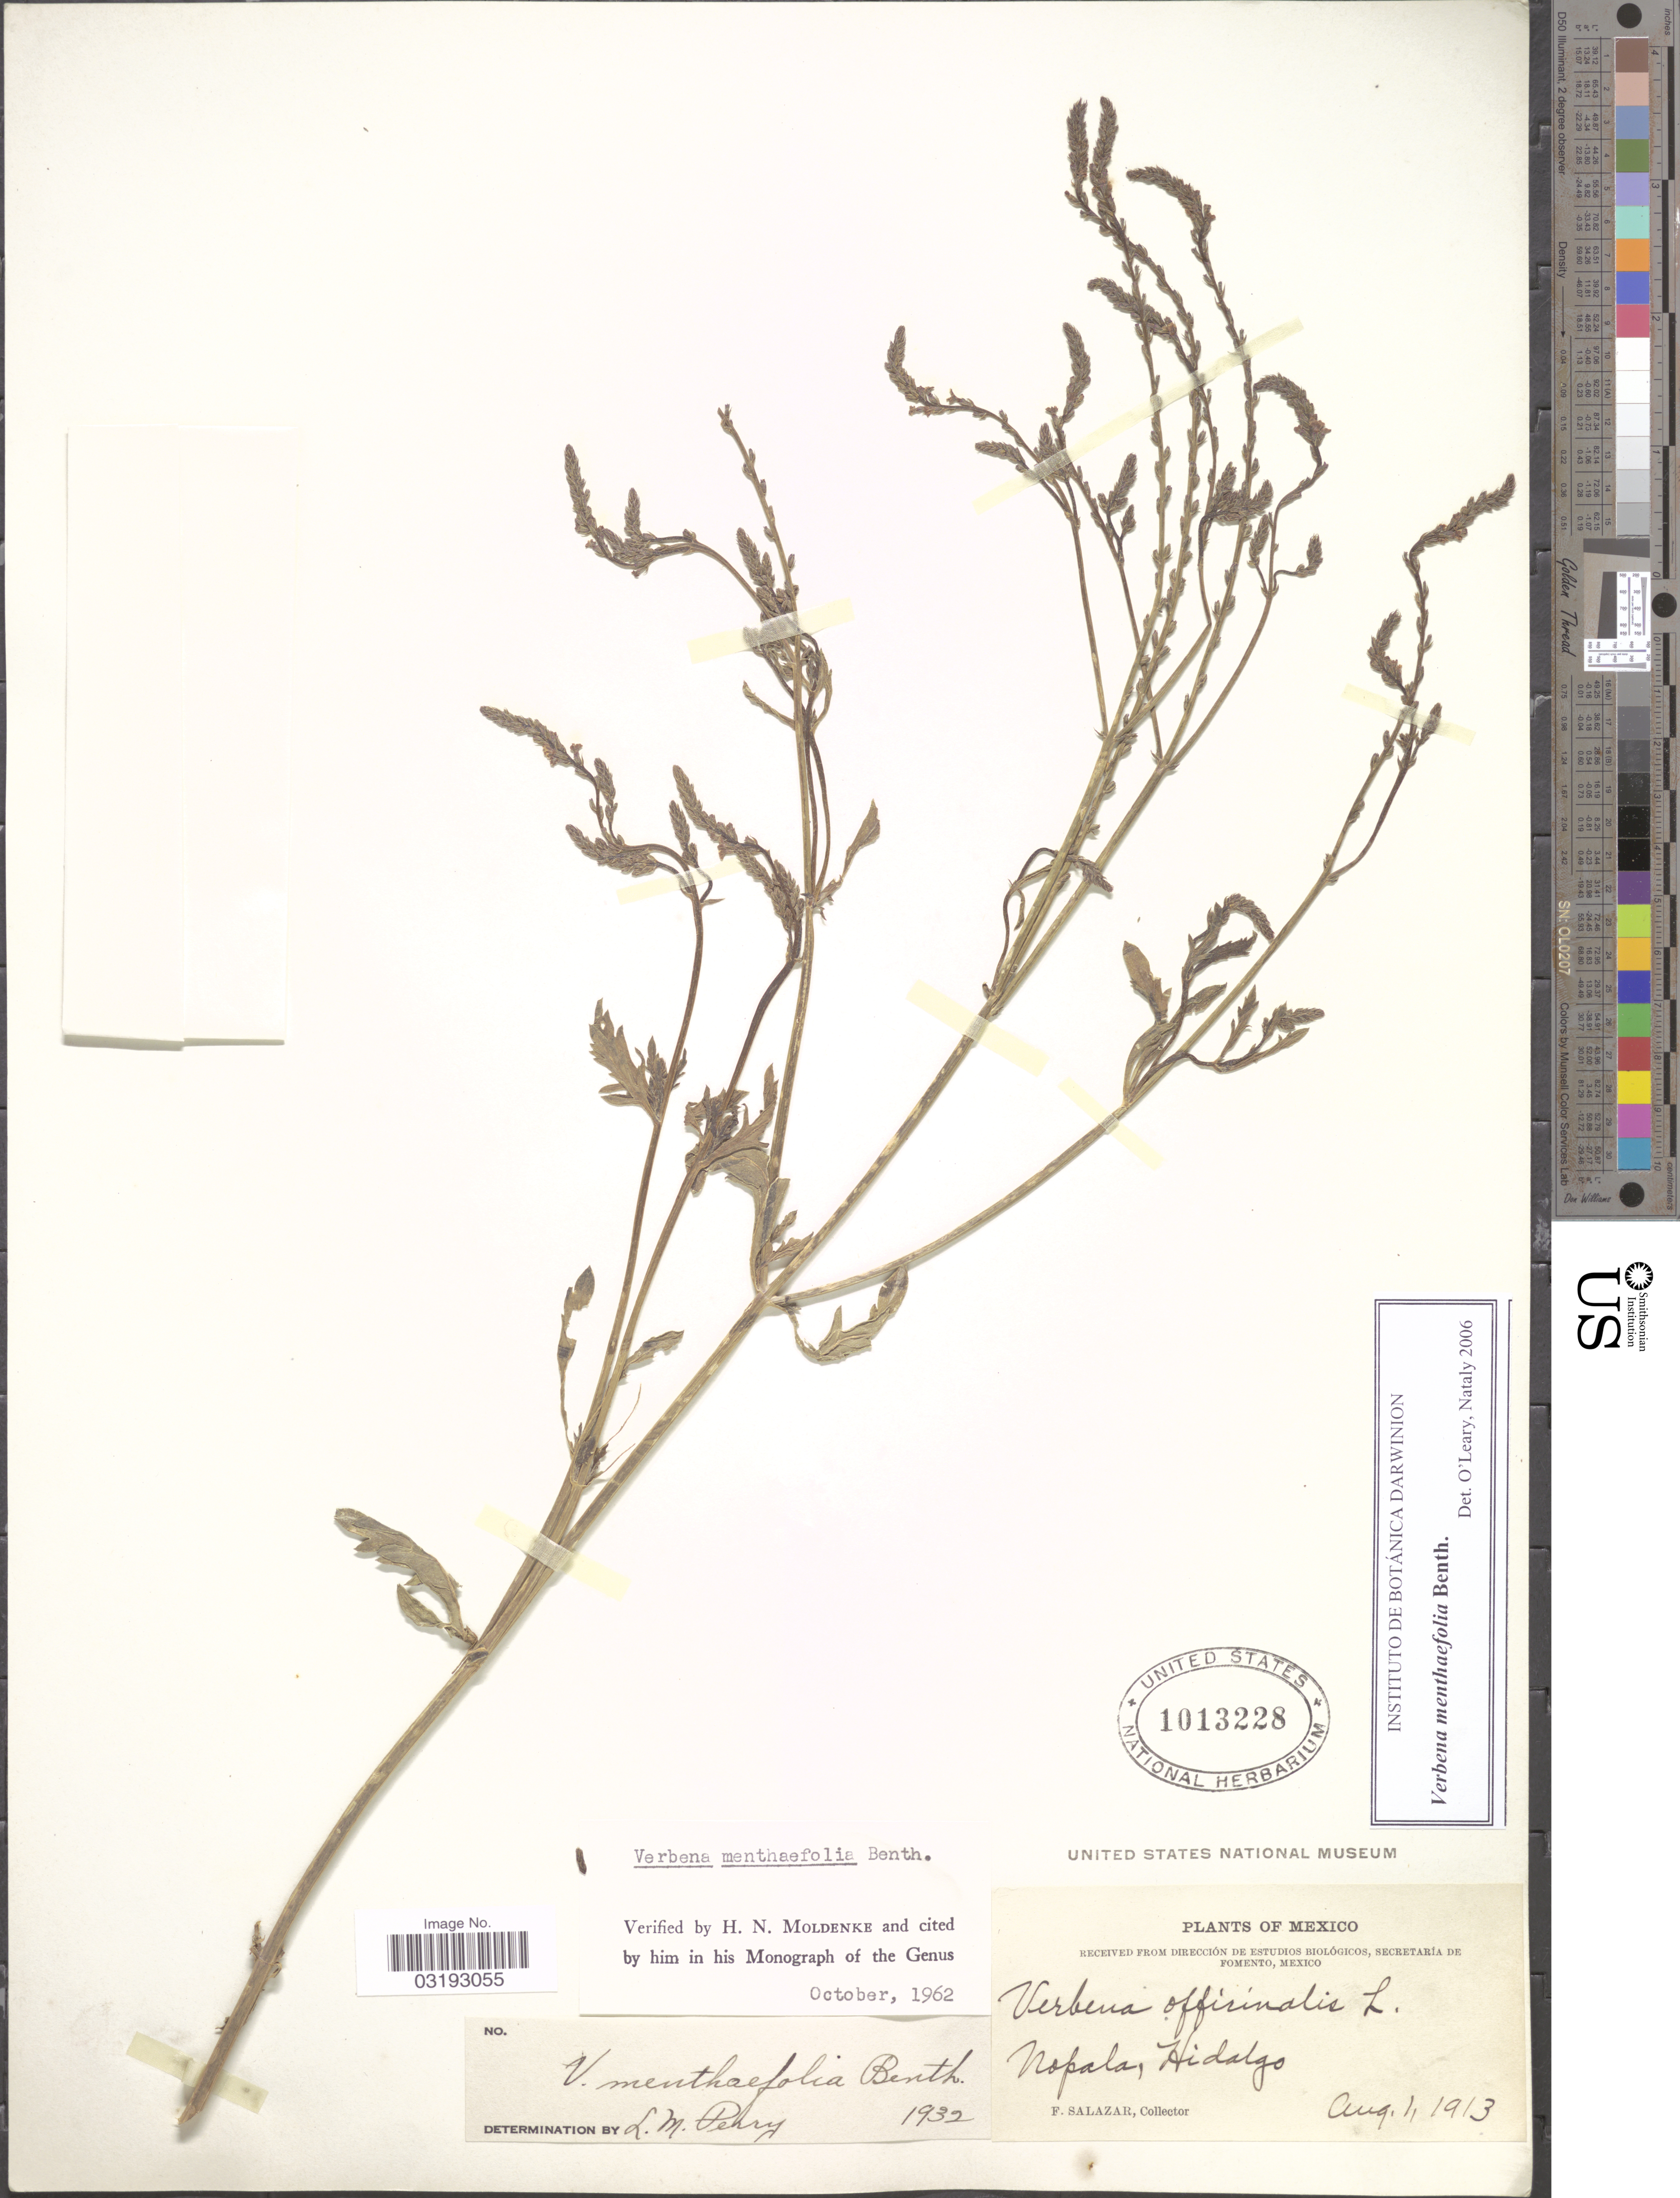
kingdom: Plantae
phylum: Tracheophyta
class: Magnoliopsida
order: Lamiales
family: Verbenaceae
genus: Verbena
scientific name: Verbena menthaefolia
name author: Benth.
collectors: F. Salazar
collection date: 1913-08-01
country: Mexico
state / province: Hidalgo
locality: Nopala.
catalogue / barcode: US 1013228